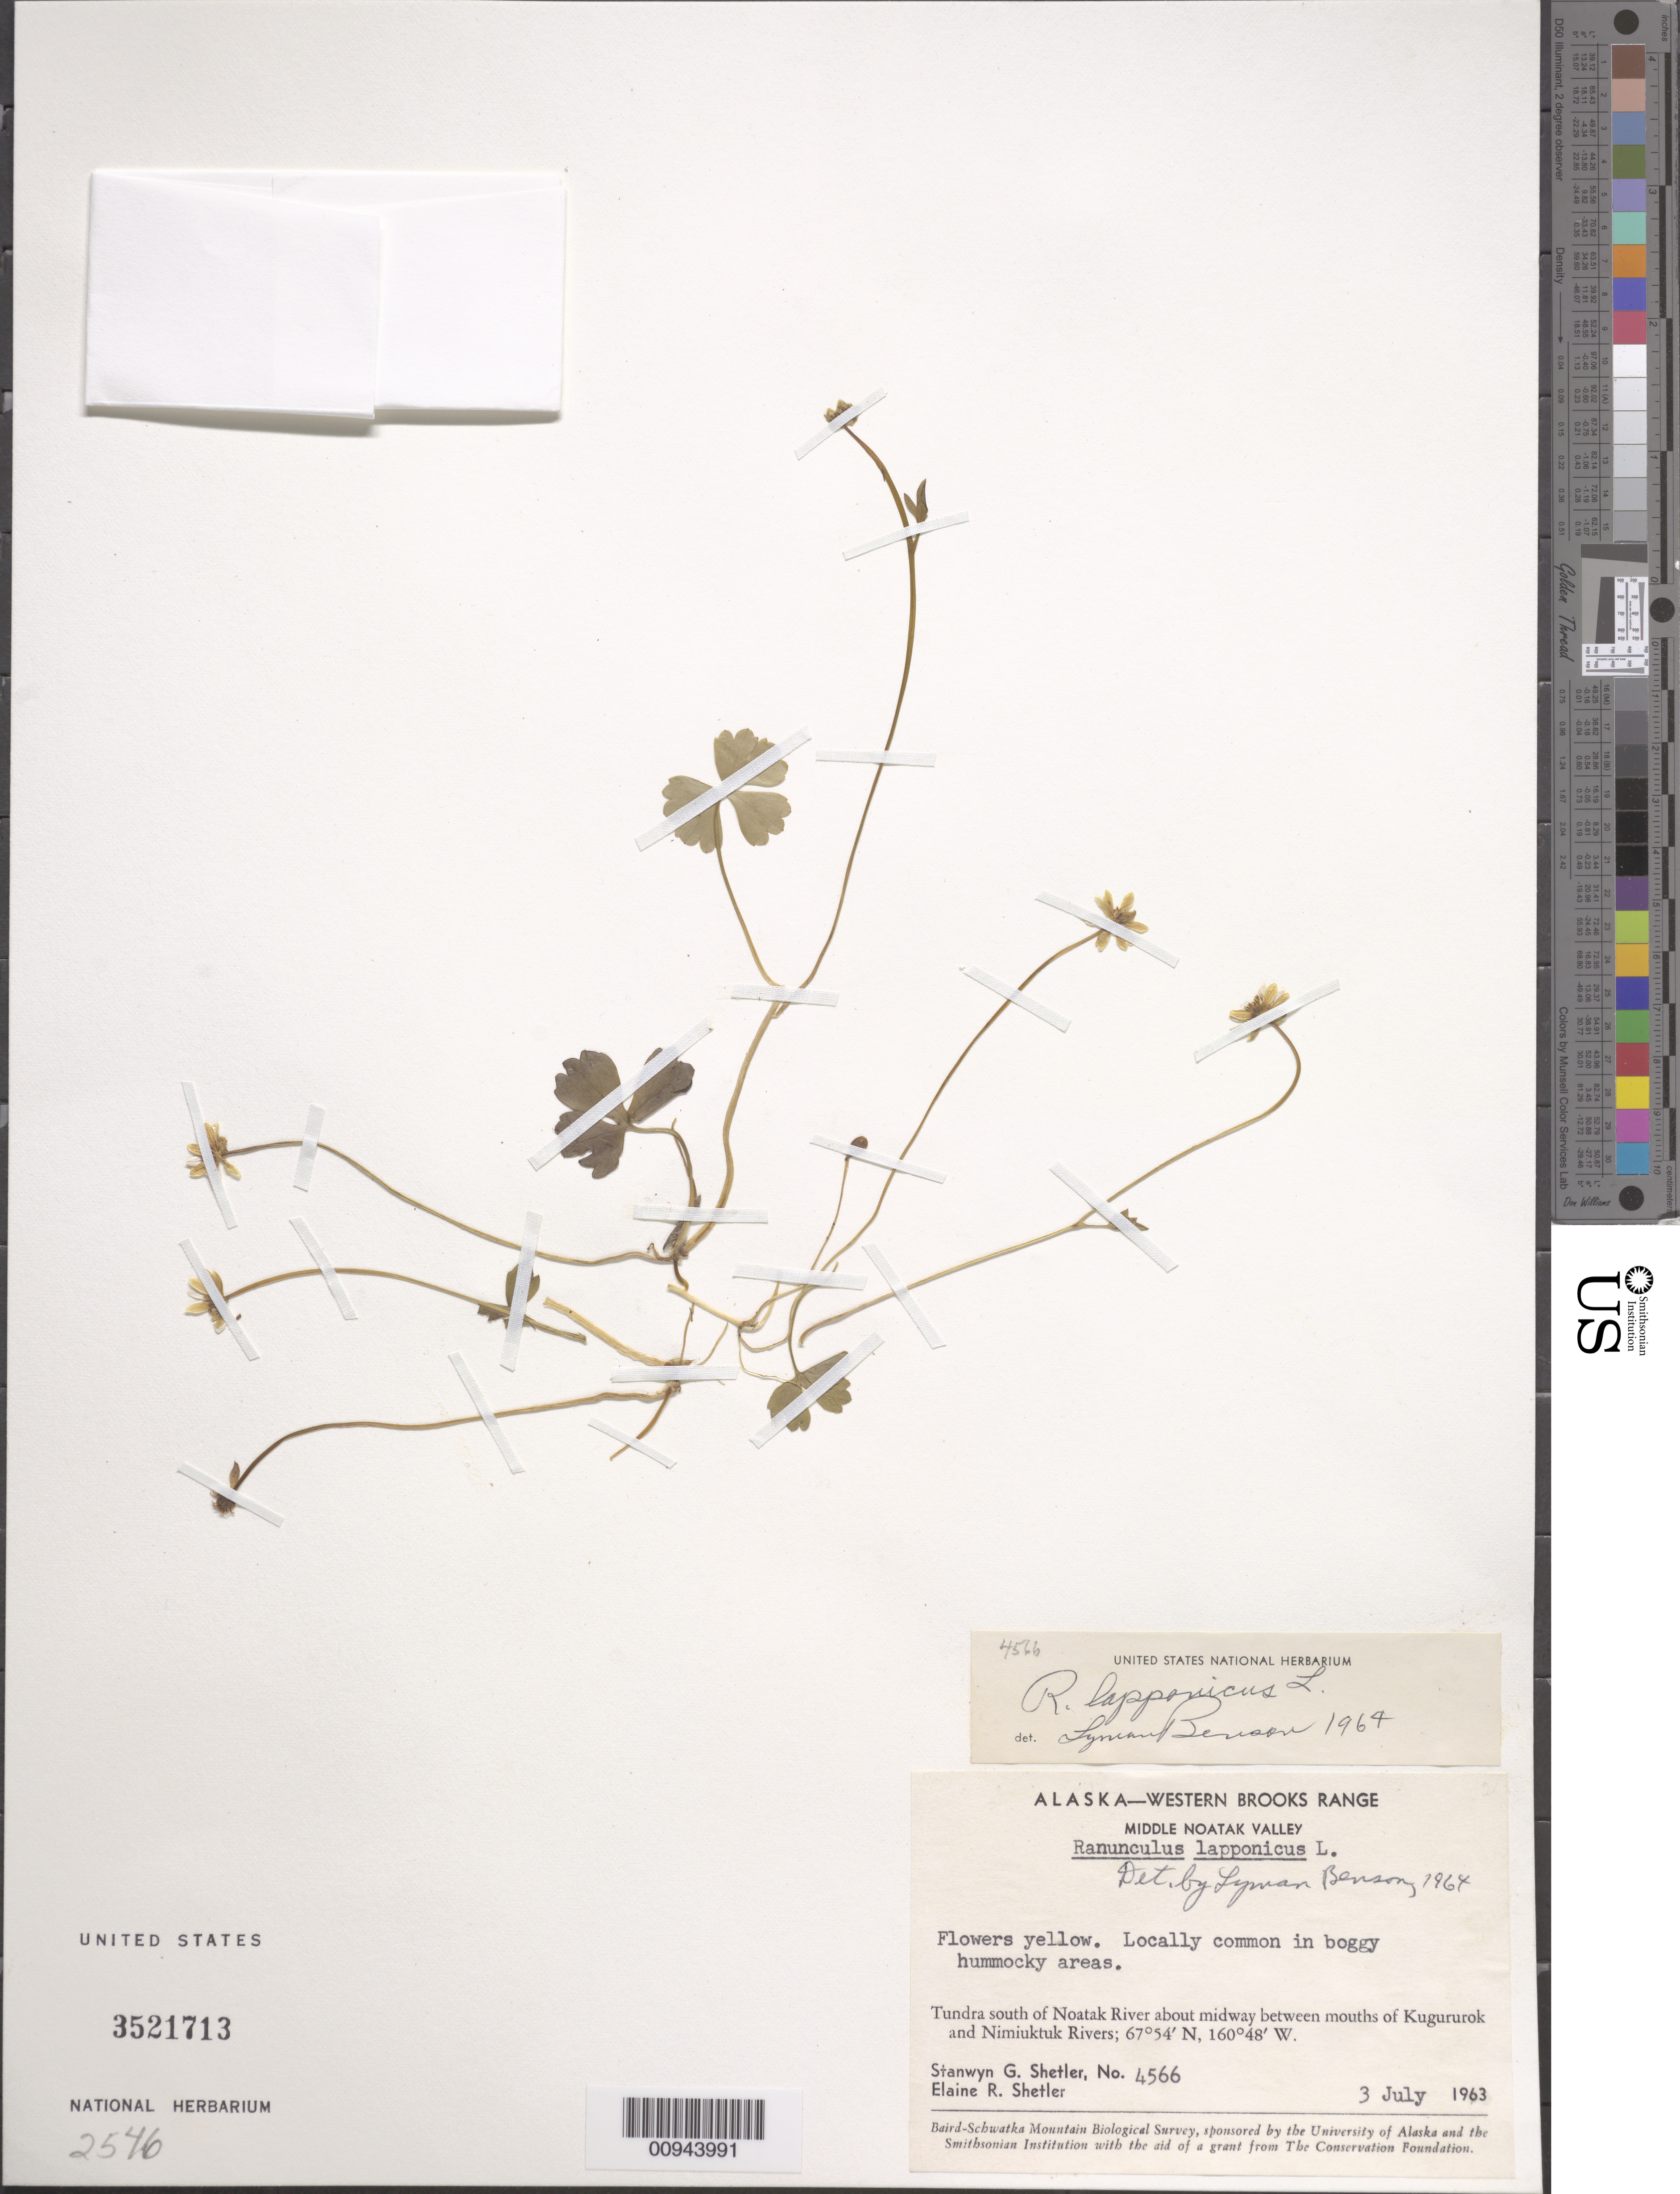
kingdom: Plantae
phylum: Tracheophyta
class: Magnoliopsida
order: Ranunculales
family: Ranunculaceae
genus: Ranunculus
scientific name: Ranunculus lapponicus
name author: L.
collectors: S. Shetler & E. R. Shetler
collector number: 4566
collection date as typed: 1963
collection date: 1963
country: United States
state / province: Alaska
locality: S of Noatak River about midway between mouths of Kugururok and Nimiuktuk Rivers. Western Brooks Range, Middle Noatak Valley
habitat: Tundra. Locally common in boggy hummocky areas.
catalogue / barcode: US 3521713